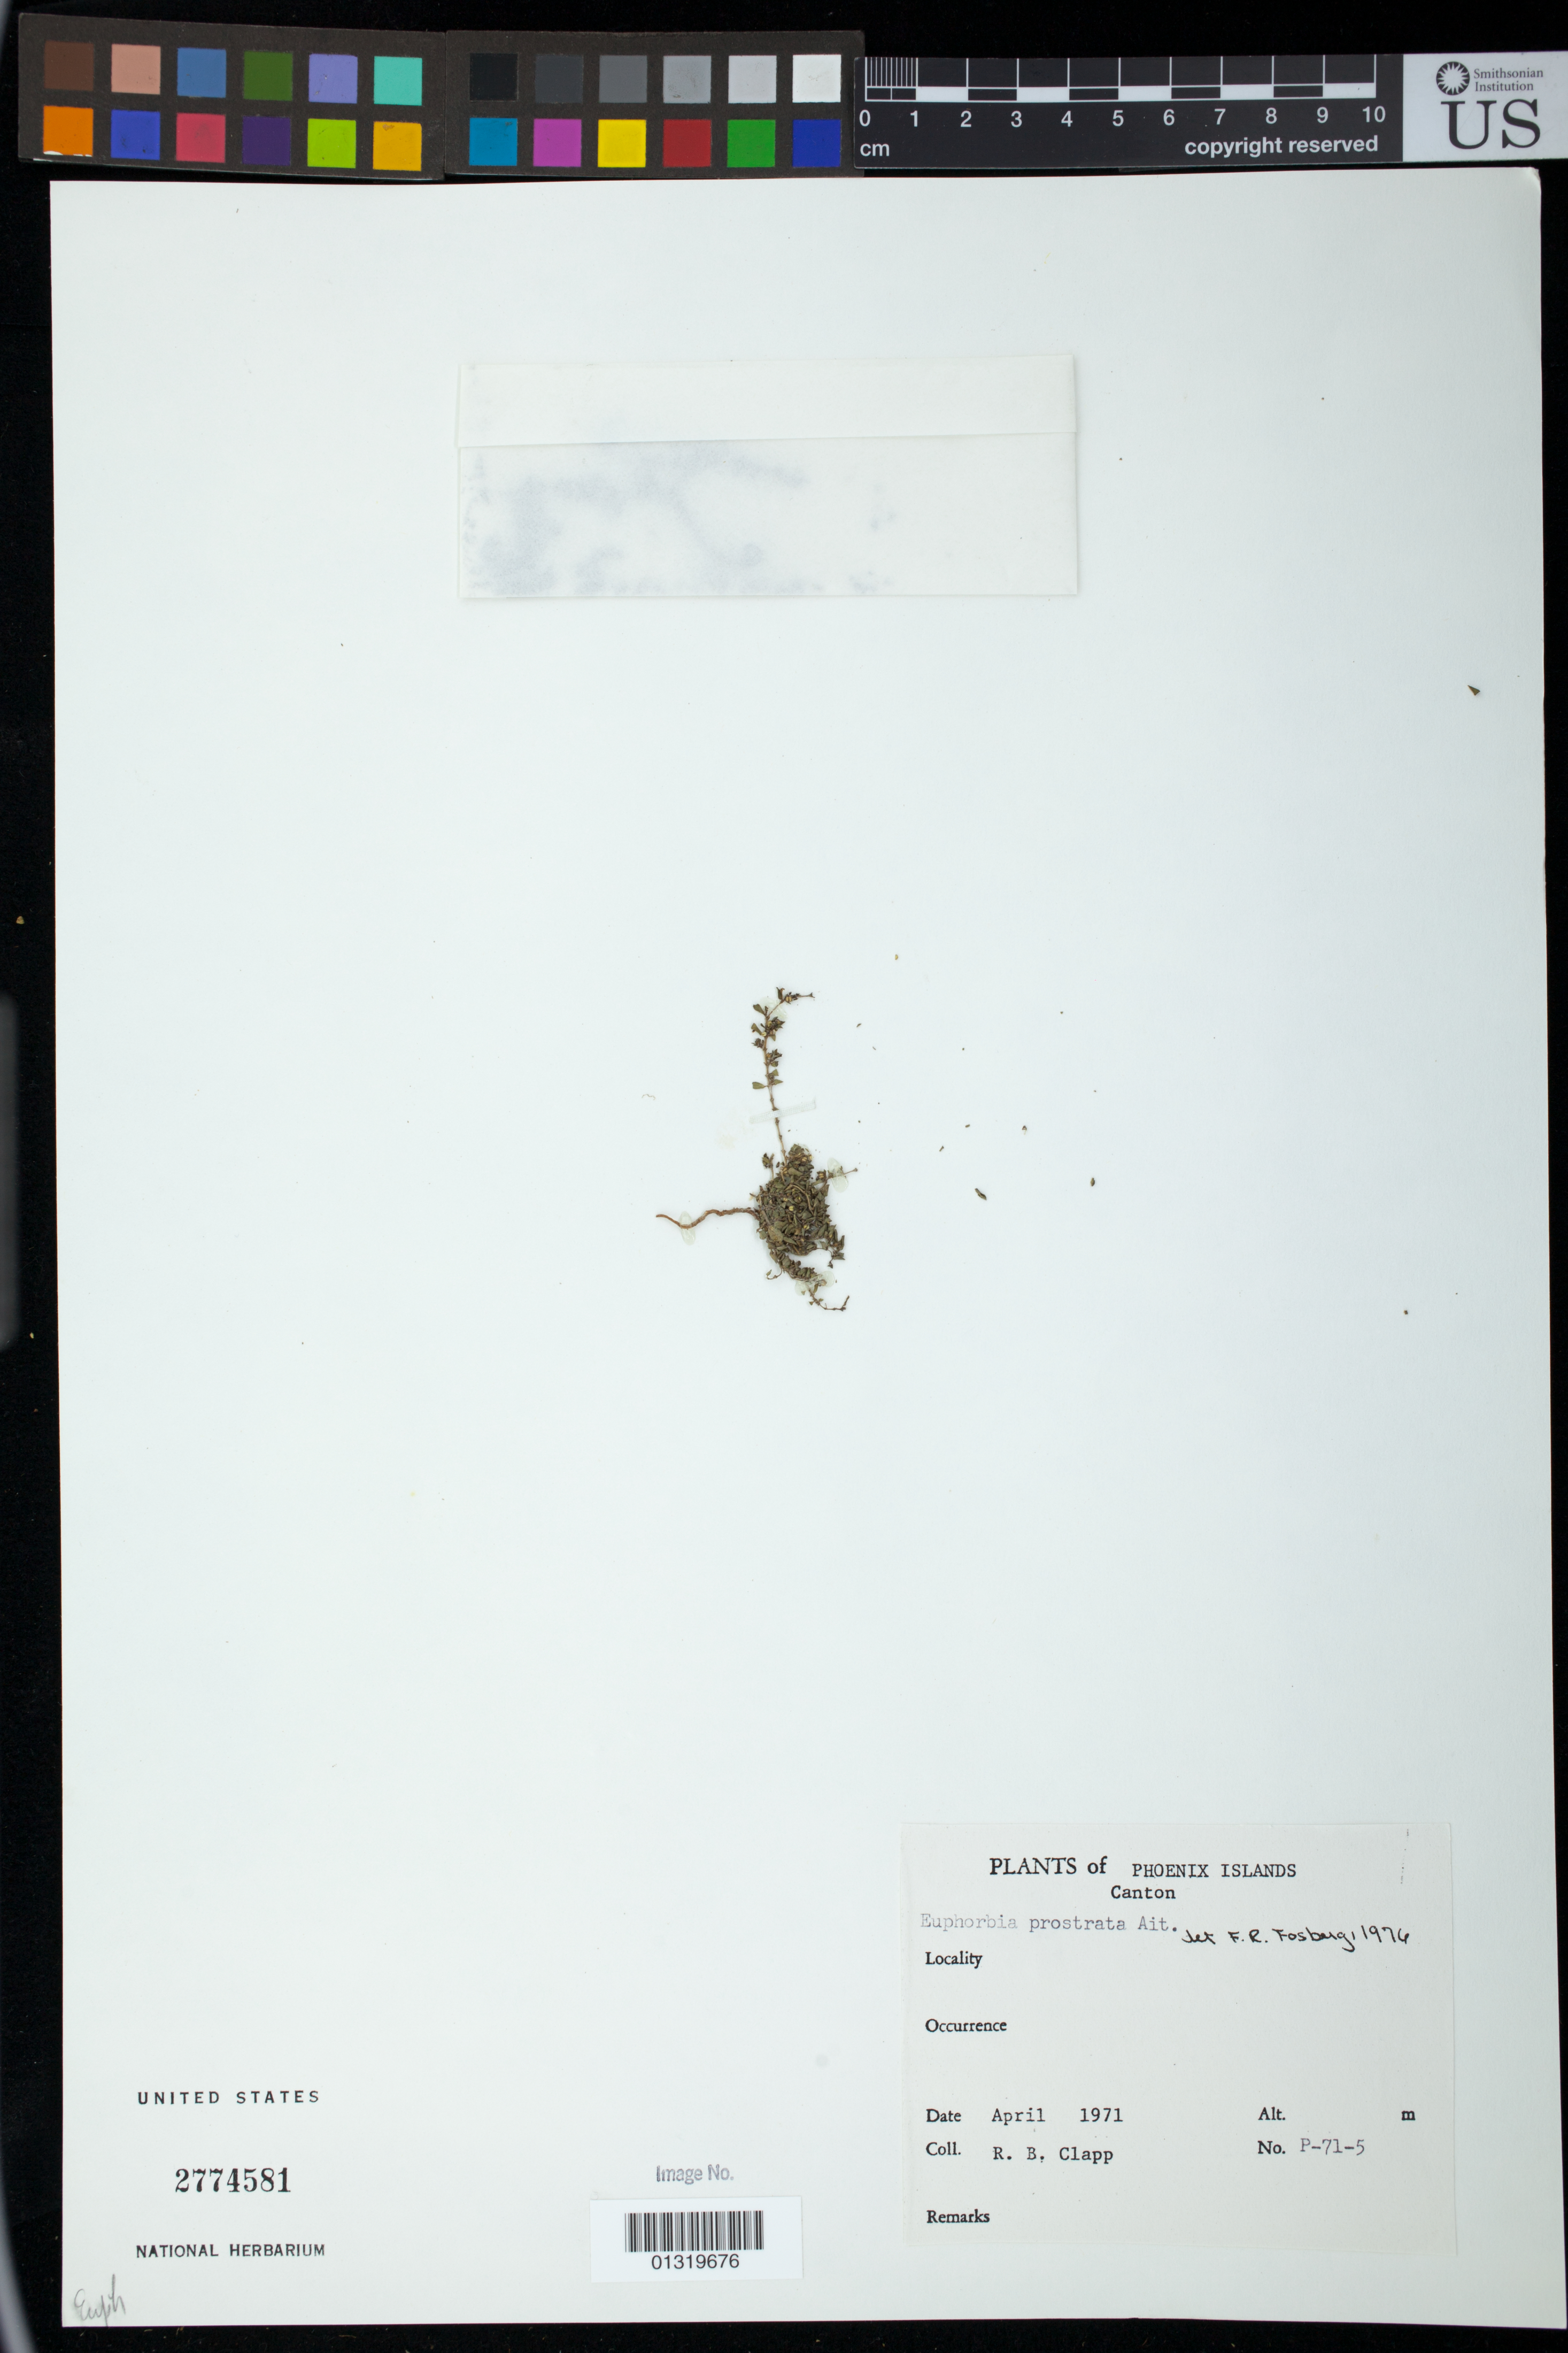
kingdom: Plantae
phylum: Tracheophyta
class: Magnoliopsida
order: Malpighiales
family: Euphorbiaceae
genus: Euphorbia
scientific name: Euphorbia prostrata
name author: Aiton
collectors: R. B. Clapp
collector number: P-71-5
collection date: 1971-04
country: Kiribati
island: Kanton [Canton] Atoll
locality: Canton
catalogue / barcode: US 2774581